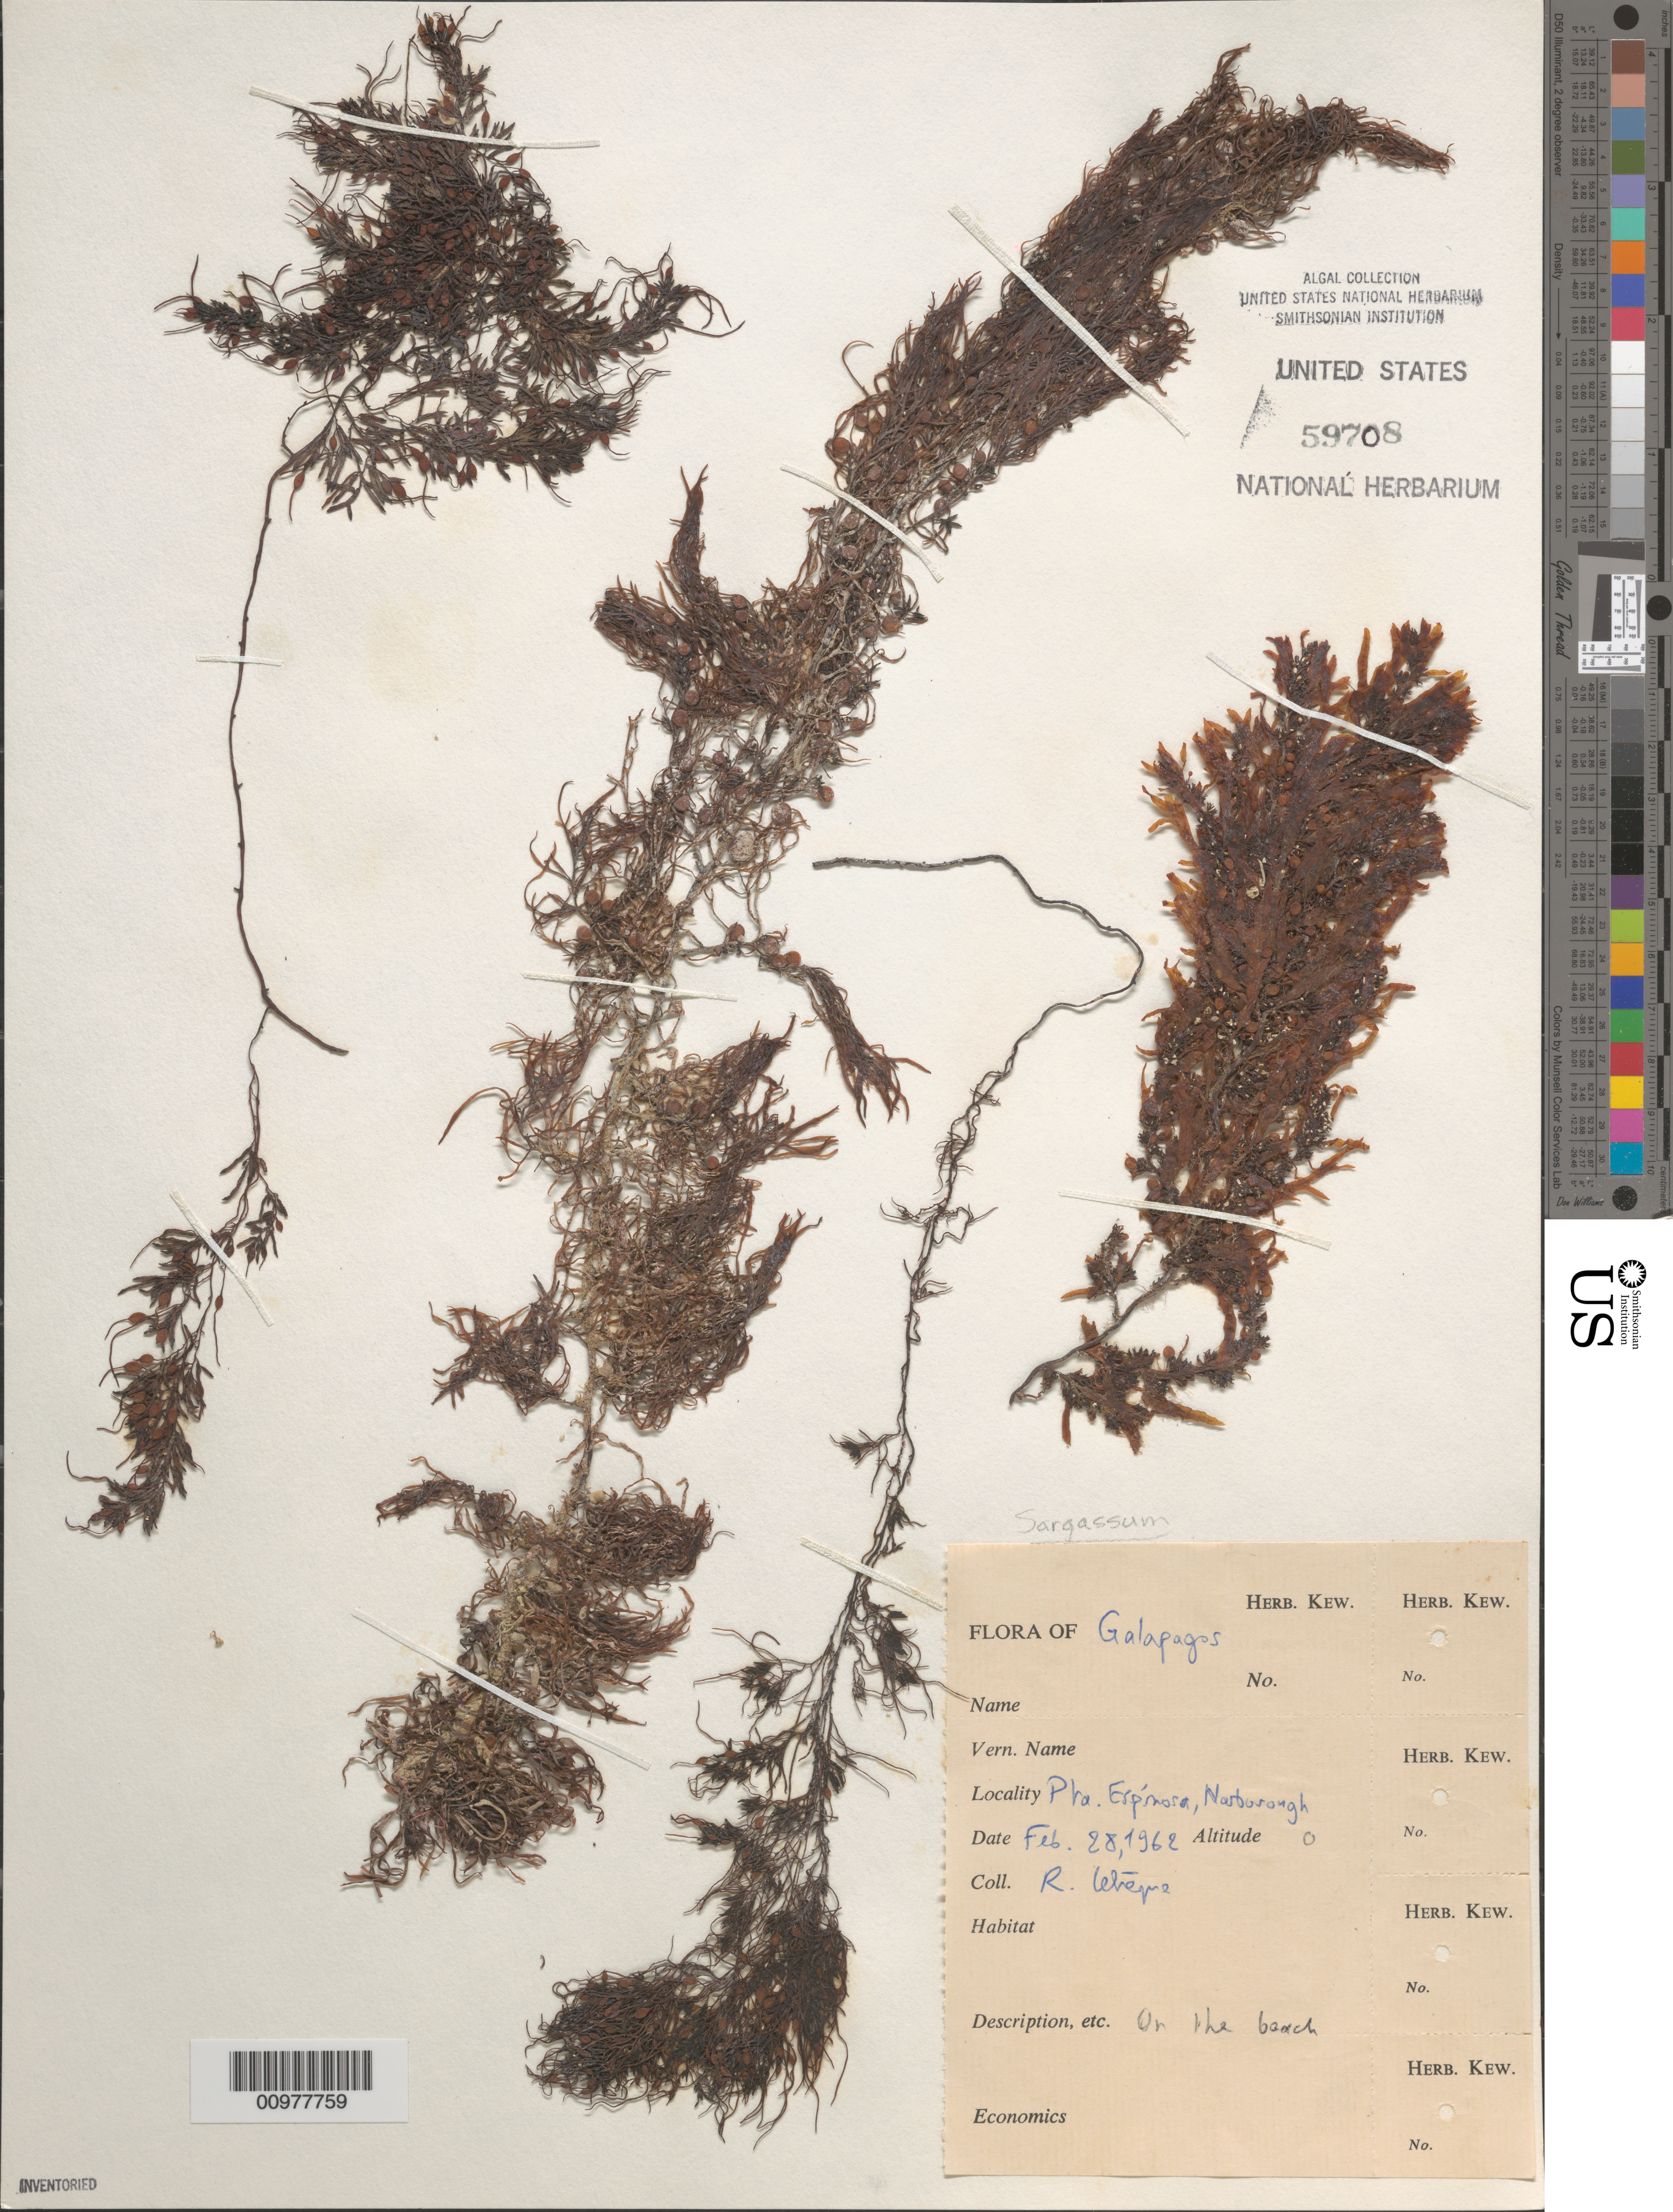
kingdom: Chromista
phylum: Ochrophyta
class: Phaeophyceae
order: Fucales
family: Sargassaceae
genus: Sargassum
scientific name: Sargassum sp.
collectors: R. Lebeque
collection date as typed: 28 Feb 1962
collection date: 1962-02-28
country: Ecuador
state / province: Colón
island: Fernandina [Narborough]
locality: Punta Espinosa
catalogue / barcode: US 59708